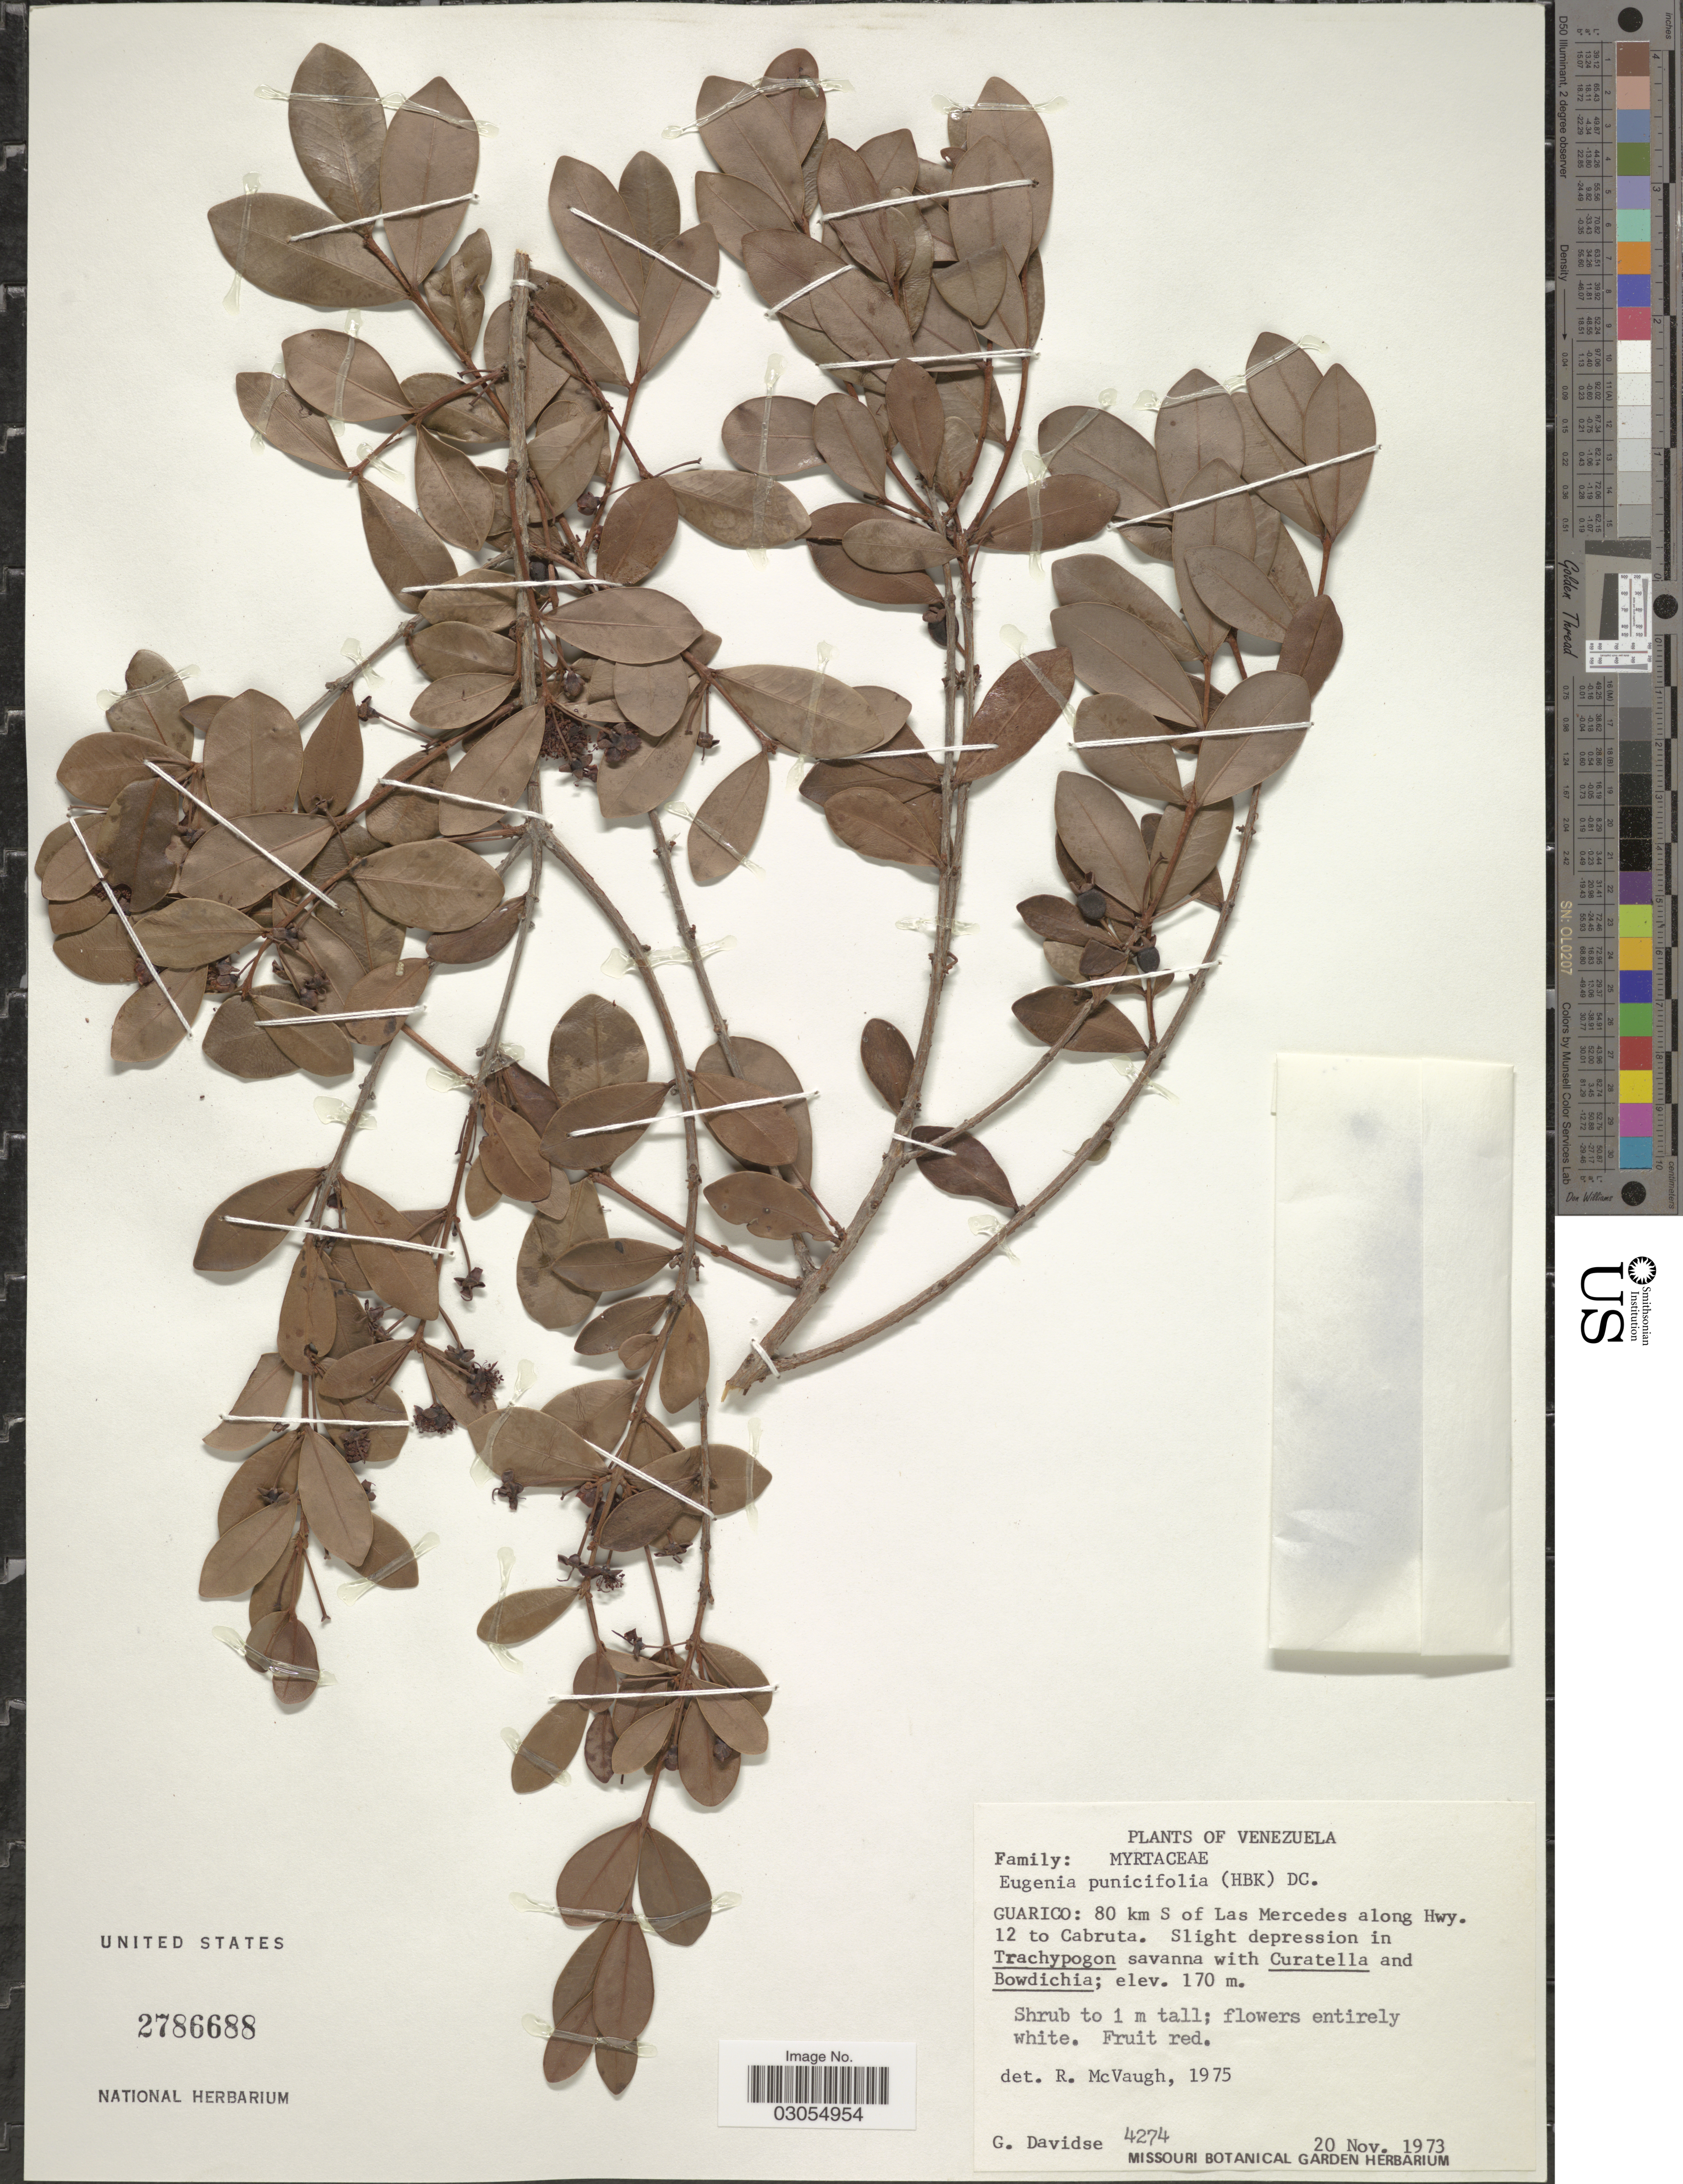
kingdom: Plantae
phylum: Tracheophyta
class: Magnoliopsida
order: Myrtales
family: Myrtaceae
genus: Eugenia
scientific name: Eugenia punicifolia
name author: (Kunth) DC.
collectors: G. Davidse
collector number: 4274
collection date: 1973-11-20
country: Venezuela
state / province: Guárico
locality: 80 km S of Las Mercedes along Hwy. 12 to Cabruta.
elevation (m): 170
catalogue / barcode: US 2786688